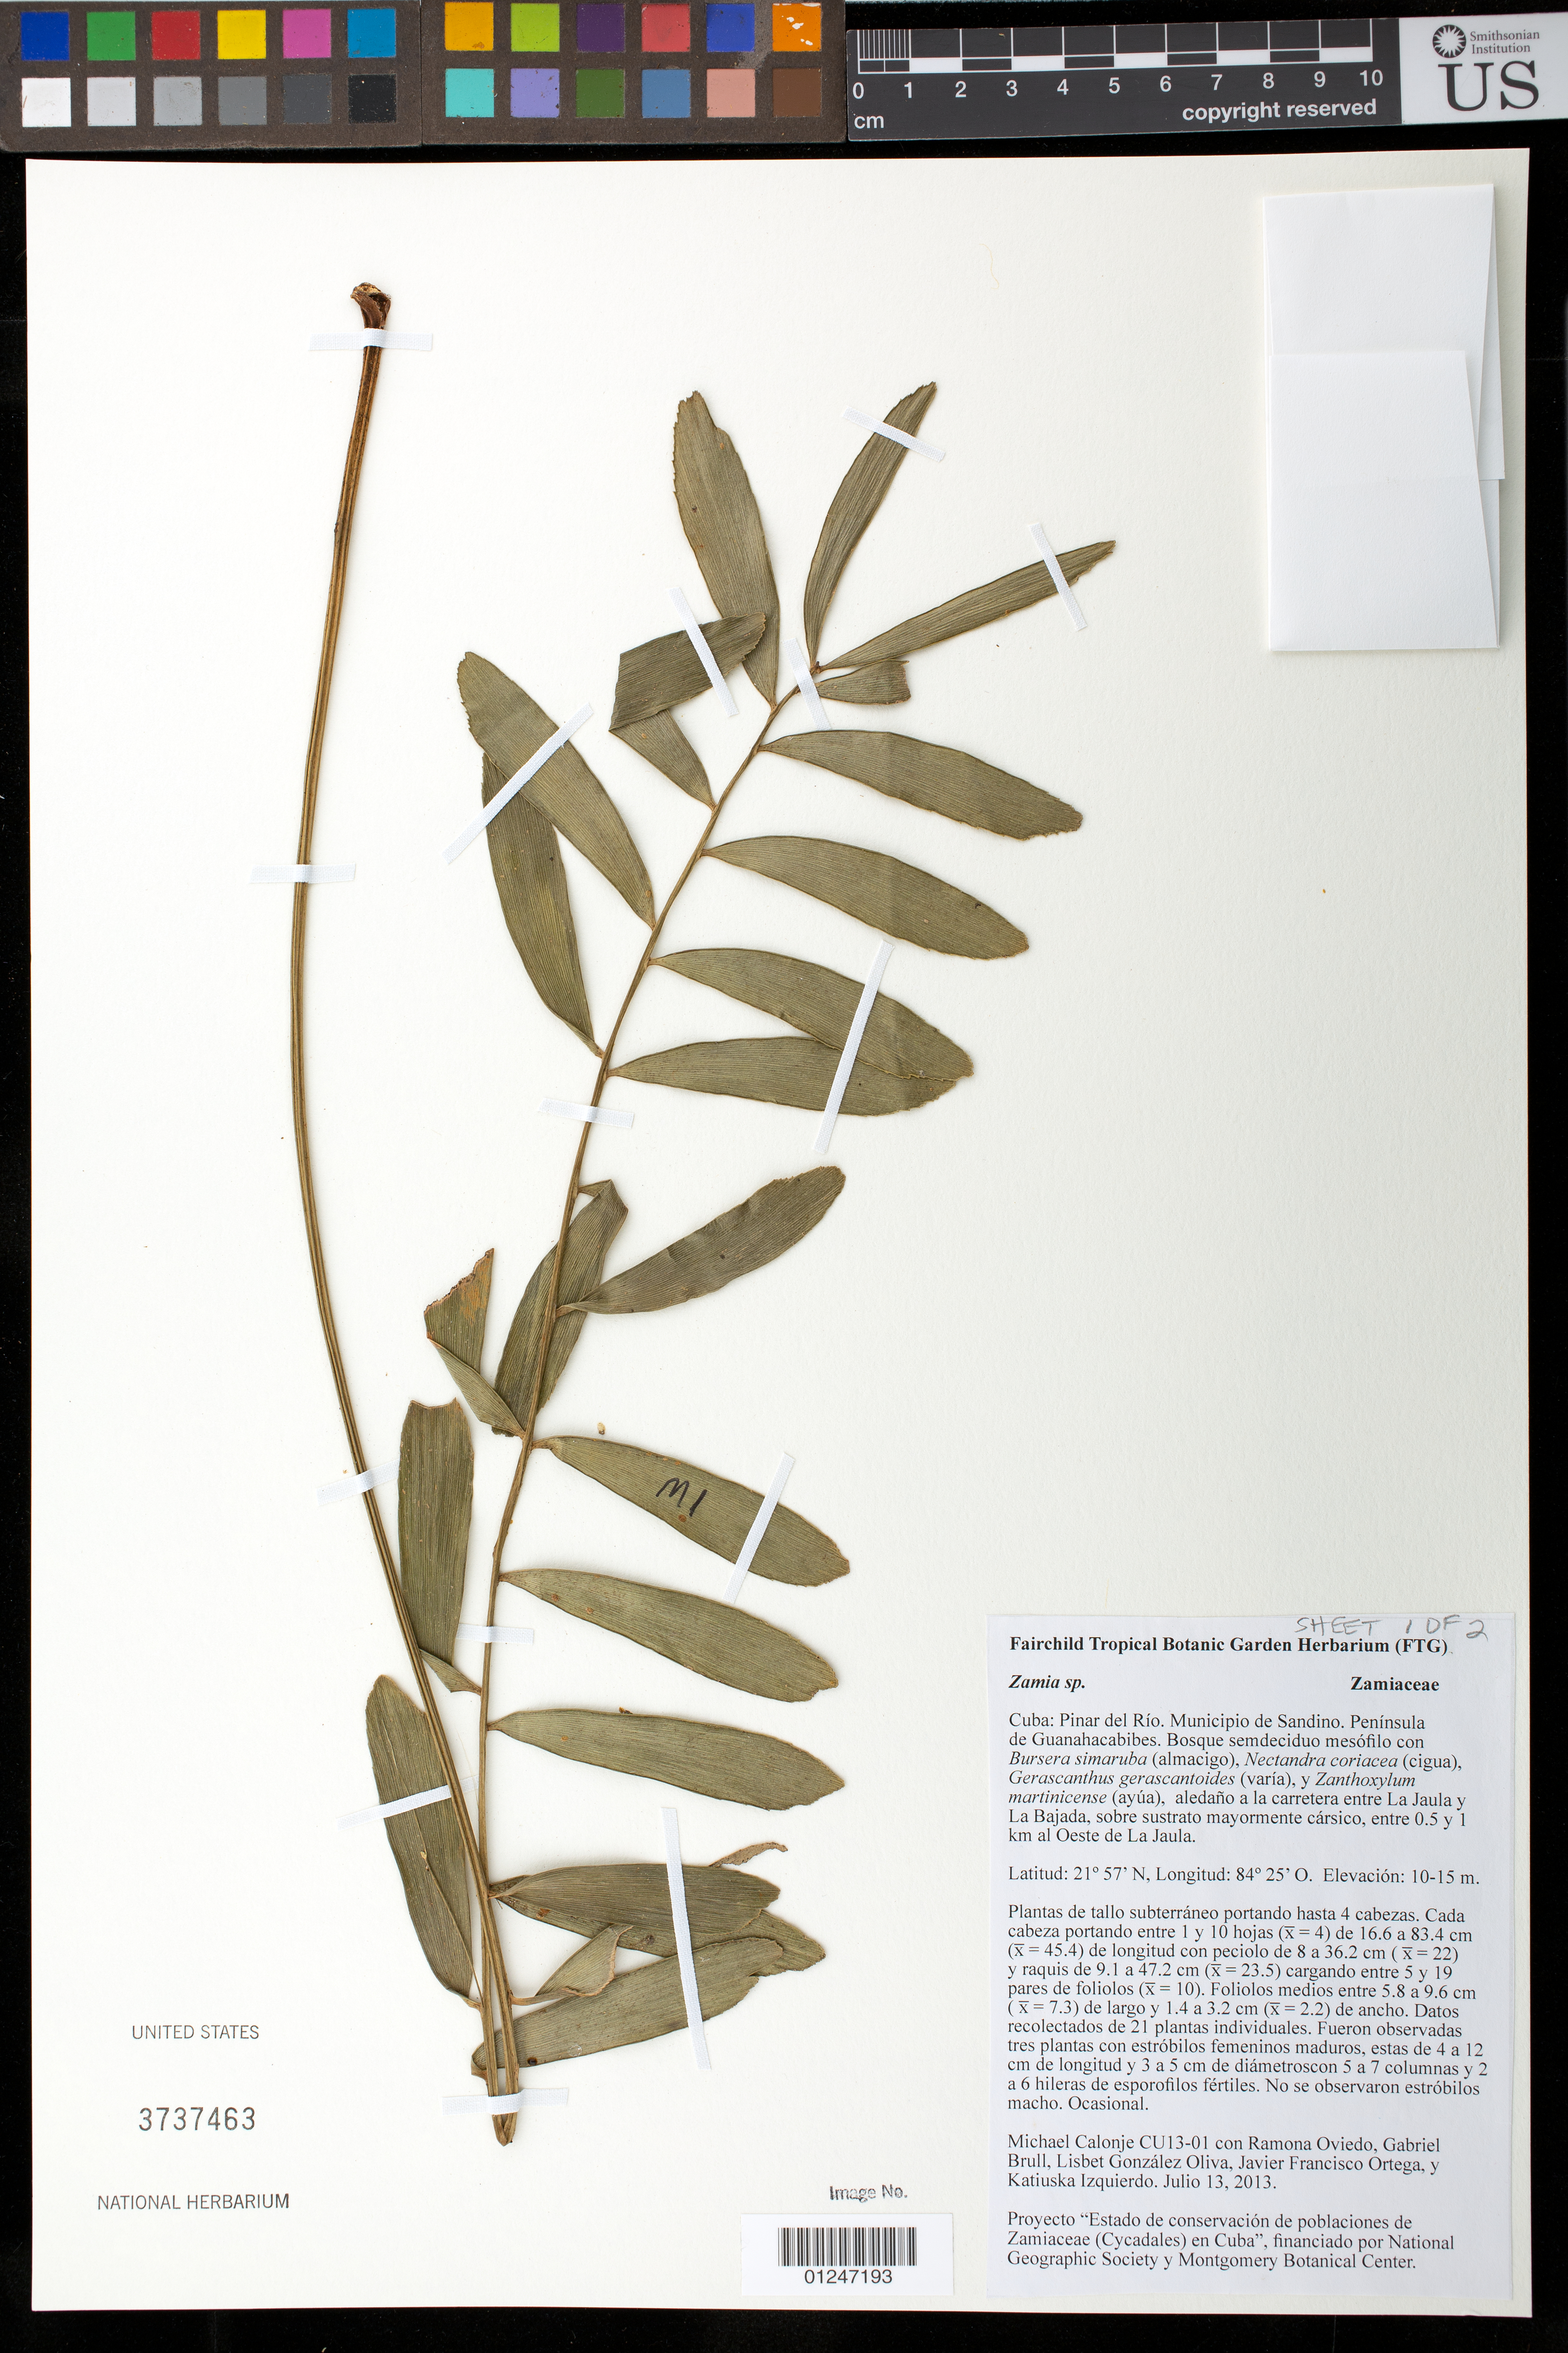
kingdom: Plantae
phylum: Tracheophyta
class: Cycadopsida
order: Cycadales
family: Zamiaceae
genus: Zamia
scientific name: Zamia sp.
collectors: M. Calonje, R. Oviedo, G. Brull Puebla, L. Oliva, J. F. Ortega & K. Izquierdo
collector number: CU13-01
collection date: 2013-07-13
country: Cuba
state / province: Pinar del Río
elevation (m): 10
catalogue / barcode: US 3737463